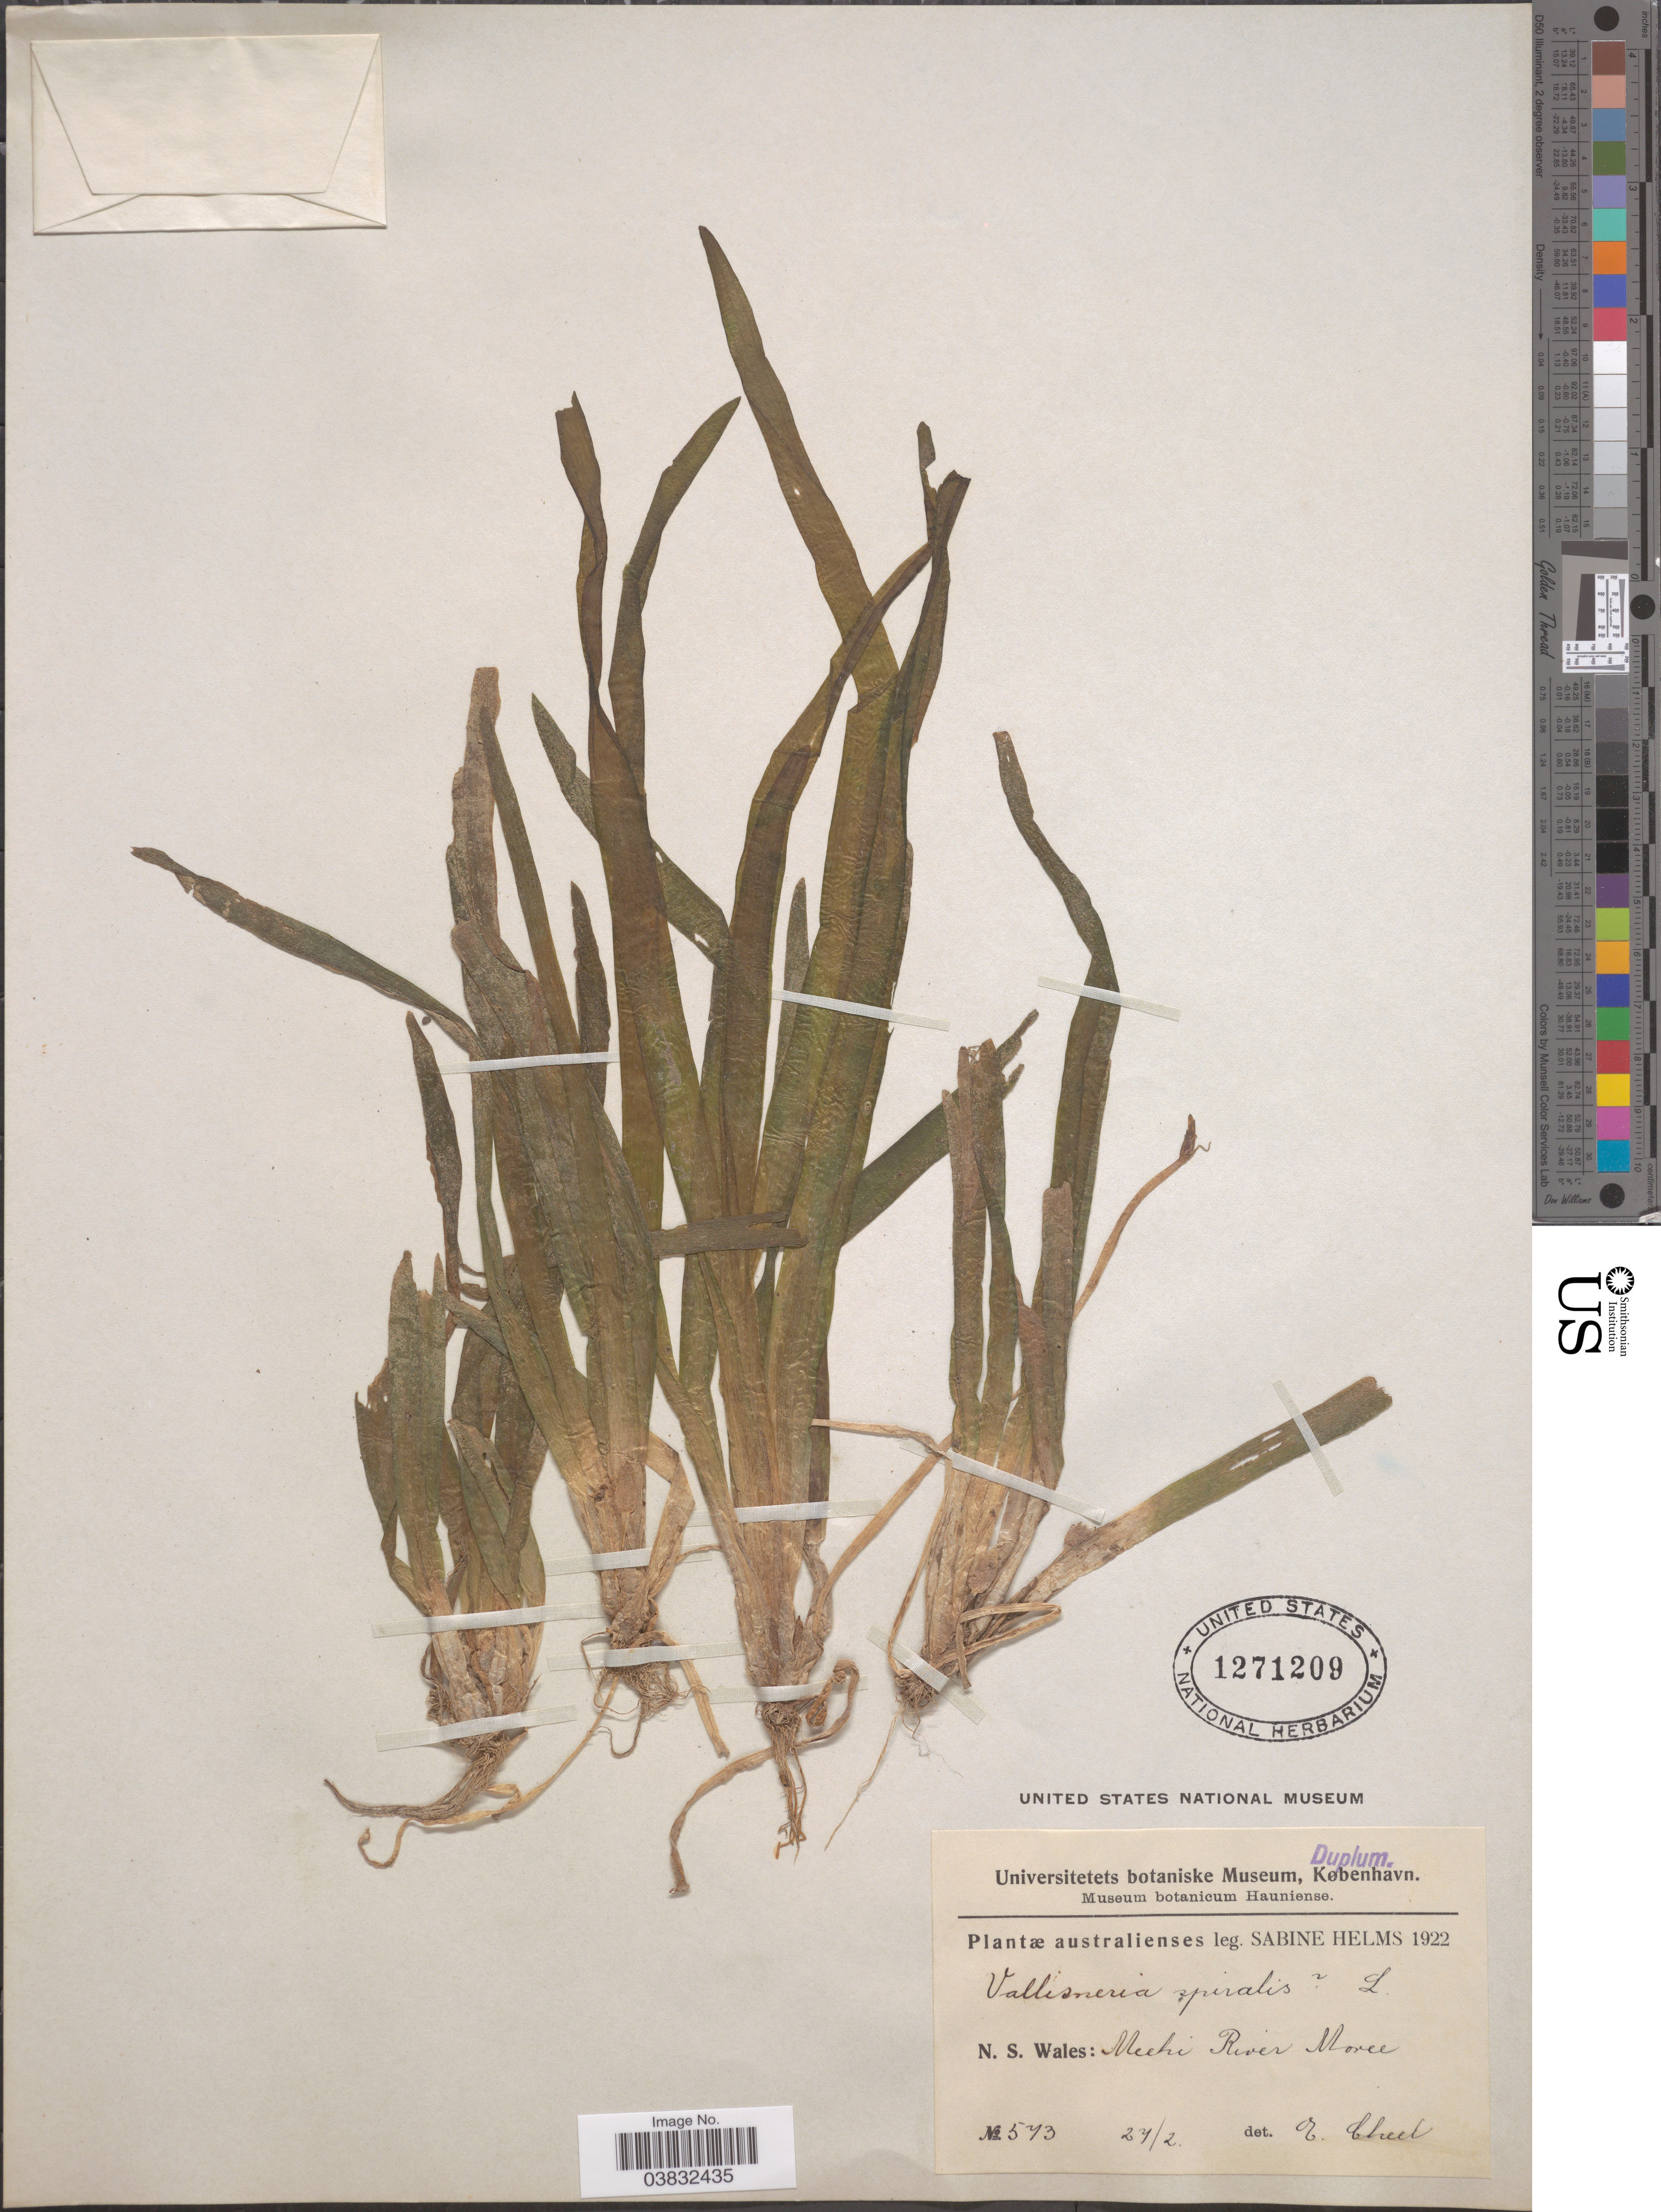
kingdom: Plantae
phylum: Tracheophyta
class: Liliopsida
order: Alismatales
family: Hydrocharitaceae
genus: Vallisneria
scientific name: Vallisneria spiralis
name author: L.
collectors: S. Helms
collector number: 573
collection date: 1922-02-24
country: Australia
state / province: New South Wales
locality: Mechi River Moree.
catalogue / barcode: US 1271209